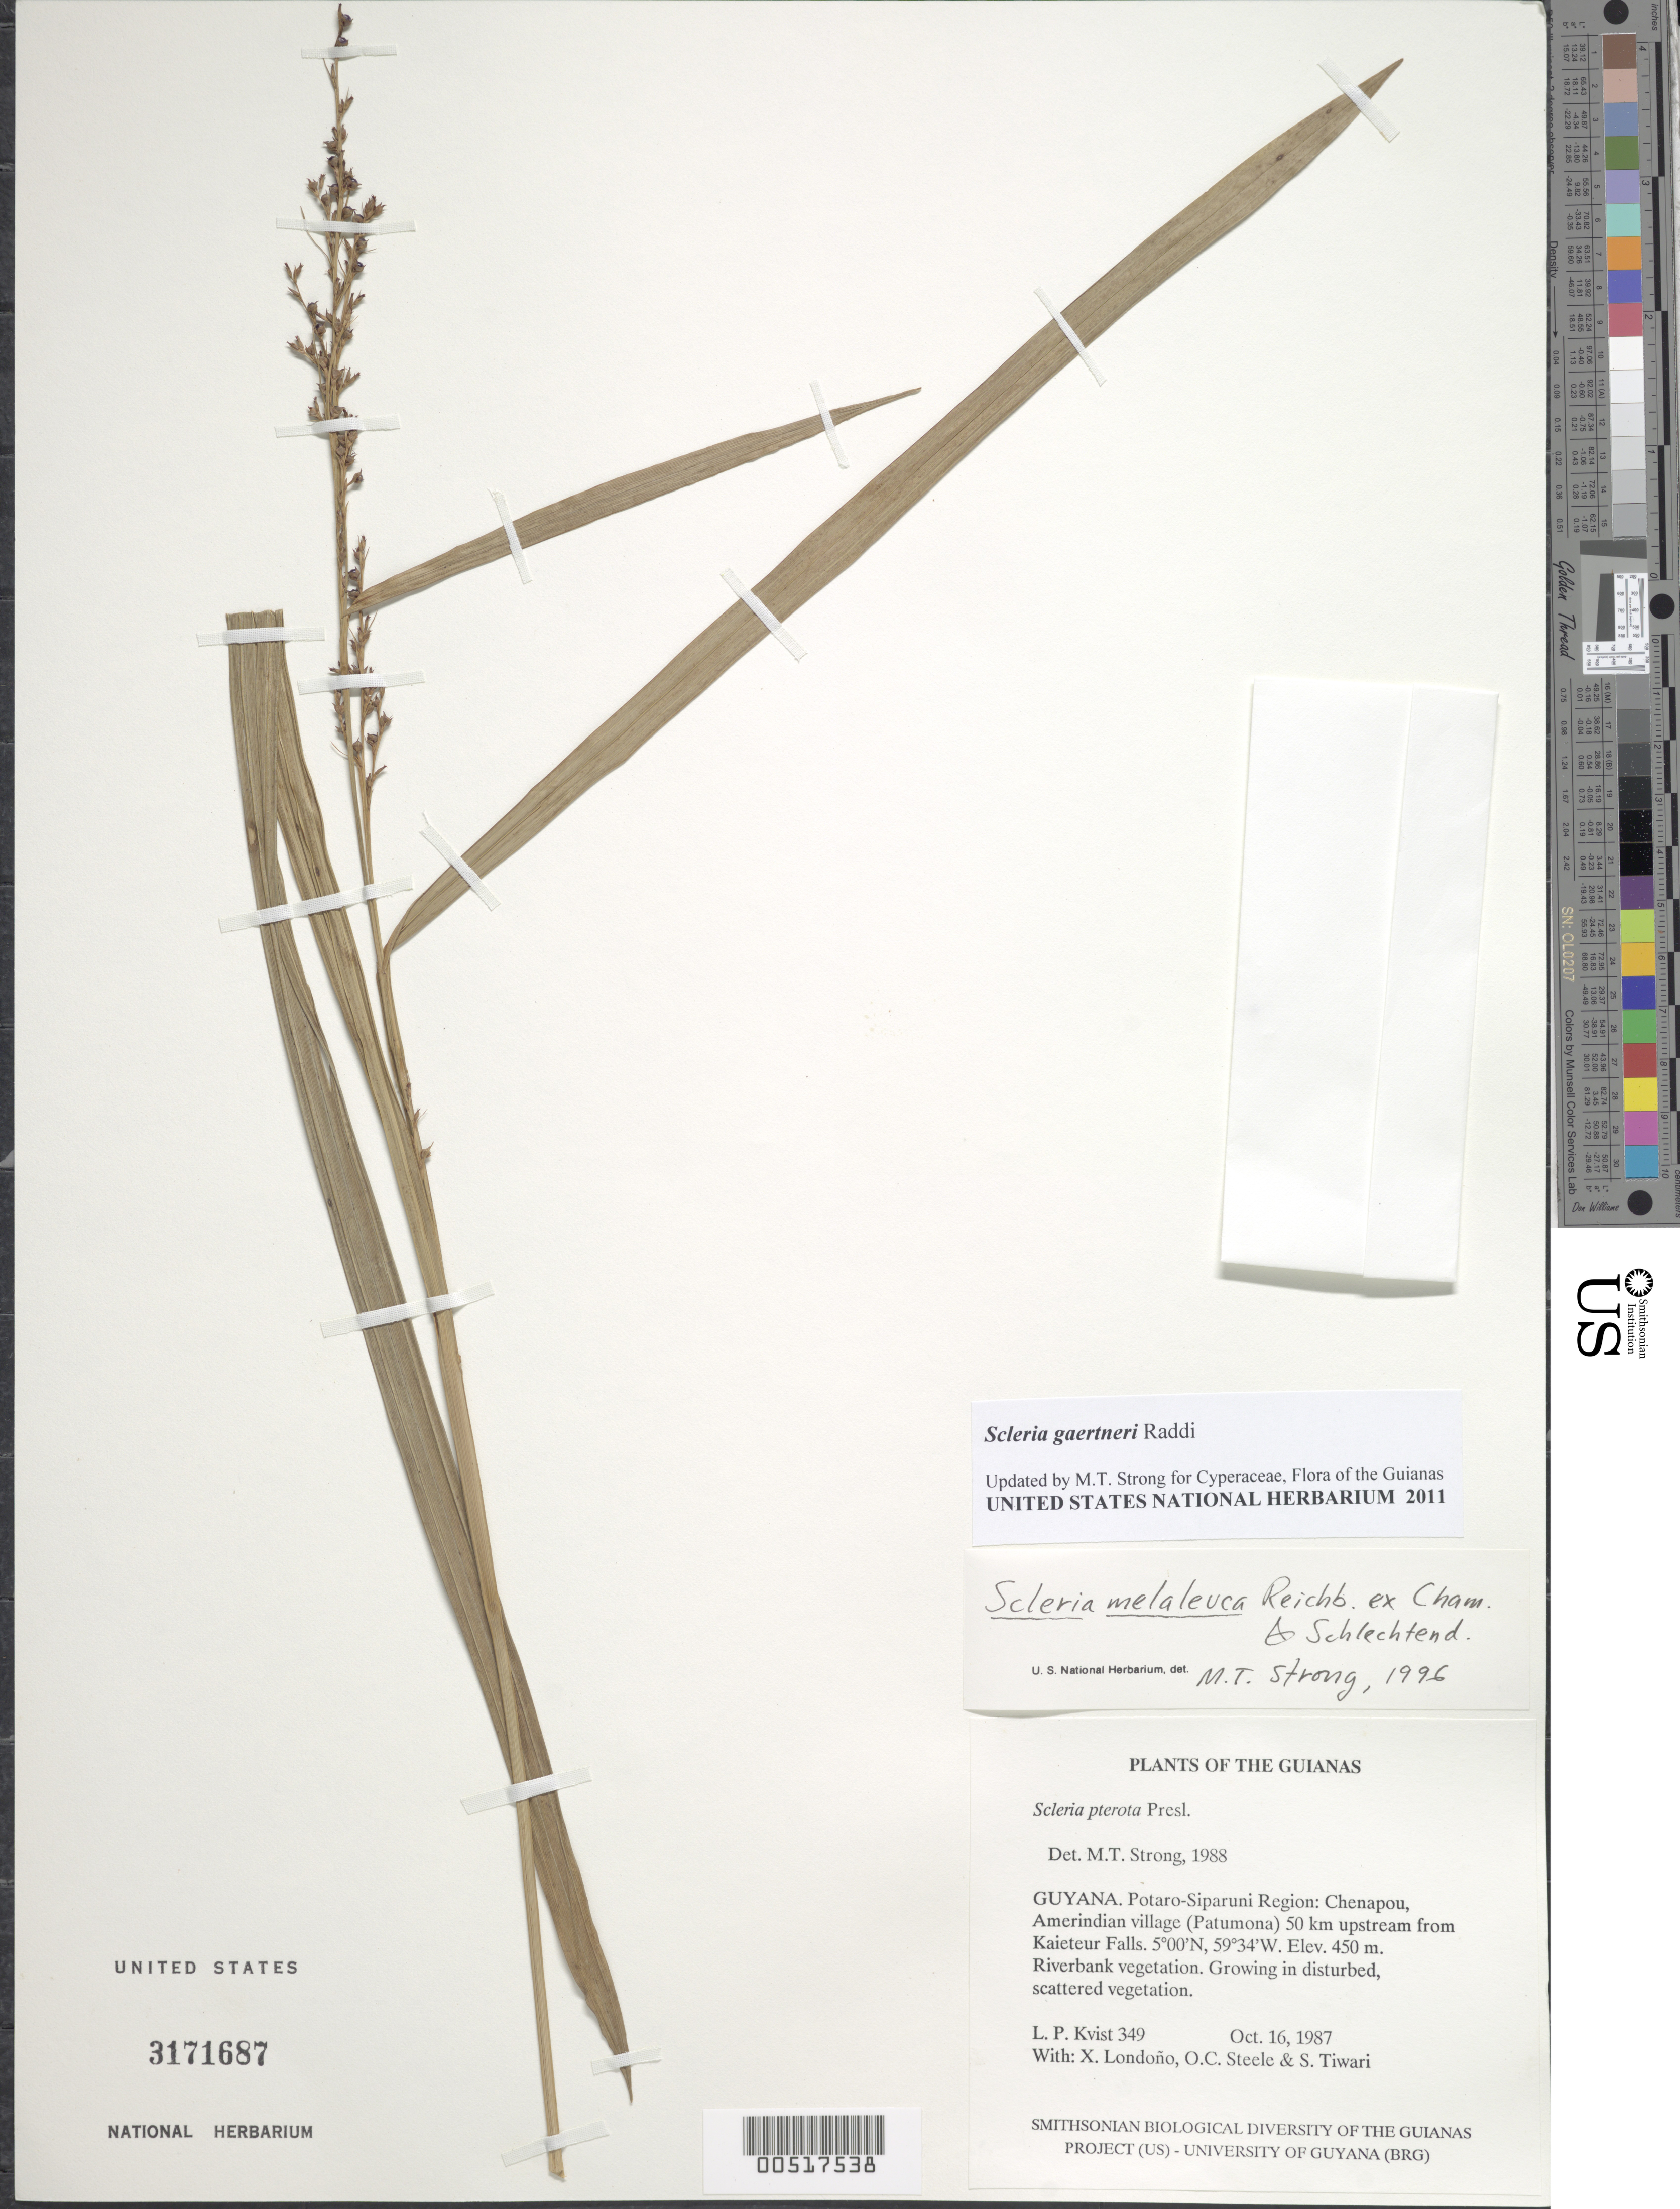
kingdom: Plantae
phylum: Tracheophyta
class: Liliopsida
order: Poales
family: Cyperaceae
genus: Scleria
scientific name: Scleria gaertneri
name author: Raddi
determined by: Strong, M. T., (US), Smithsonian Institution - National Museum of Natural History (UNITED STATES)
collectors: L. P. Kvist, X. Londoño, O. C. Steele & S. Tiwari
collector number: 349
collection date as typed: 6 October 1987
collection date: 1987-10-06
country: Guyana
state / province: Potaro-Siparuni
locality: Chenapou, Amerindian village (Patumona) 50 km upstream from Kaieteur Falls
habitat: Riverbank vegetation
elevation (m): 450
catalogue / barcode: US 3170687